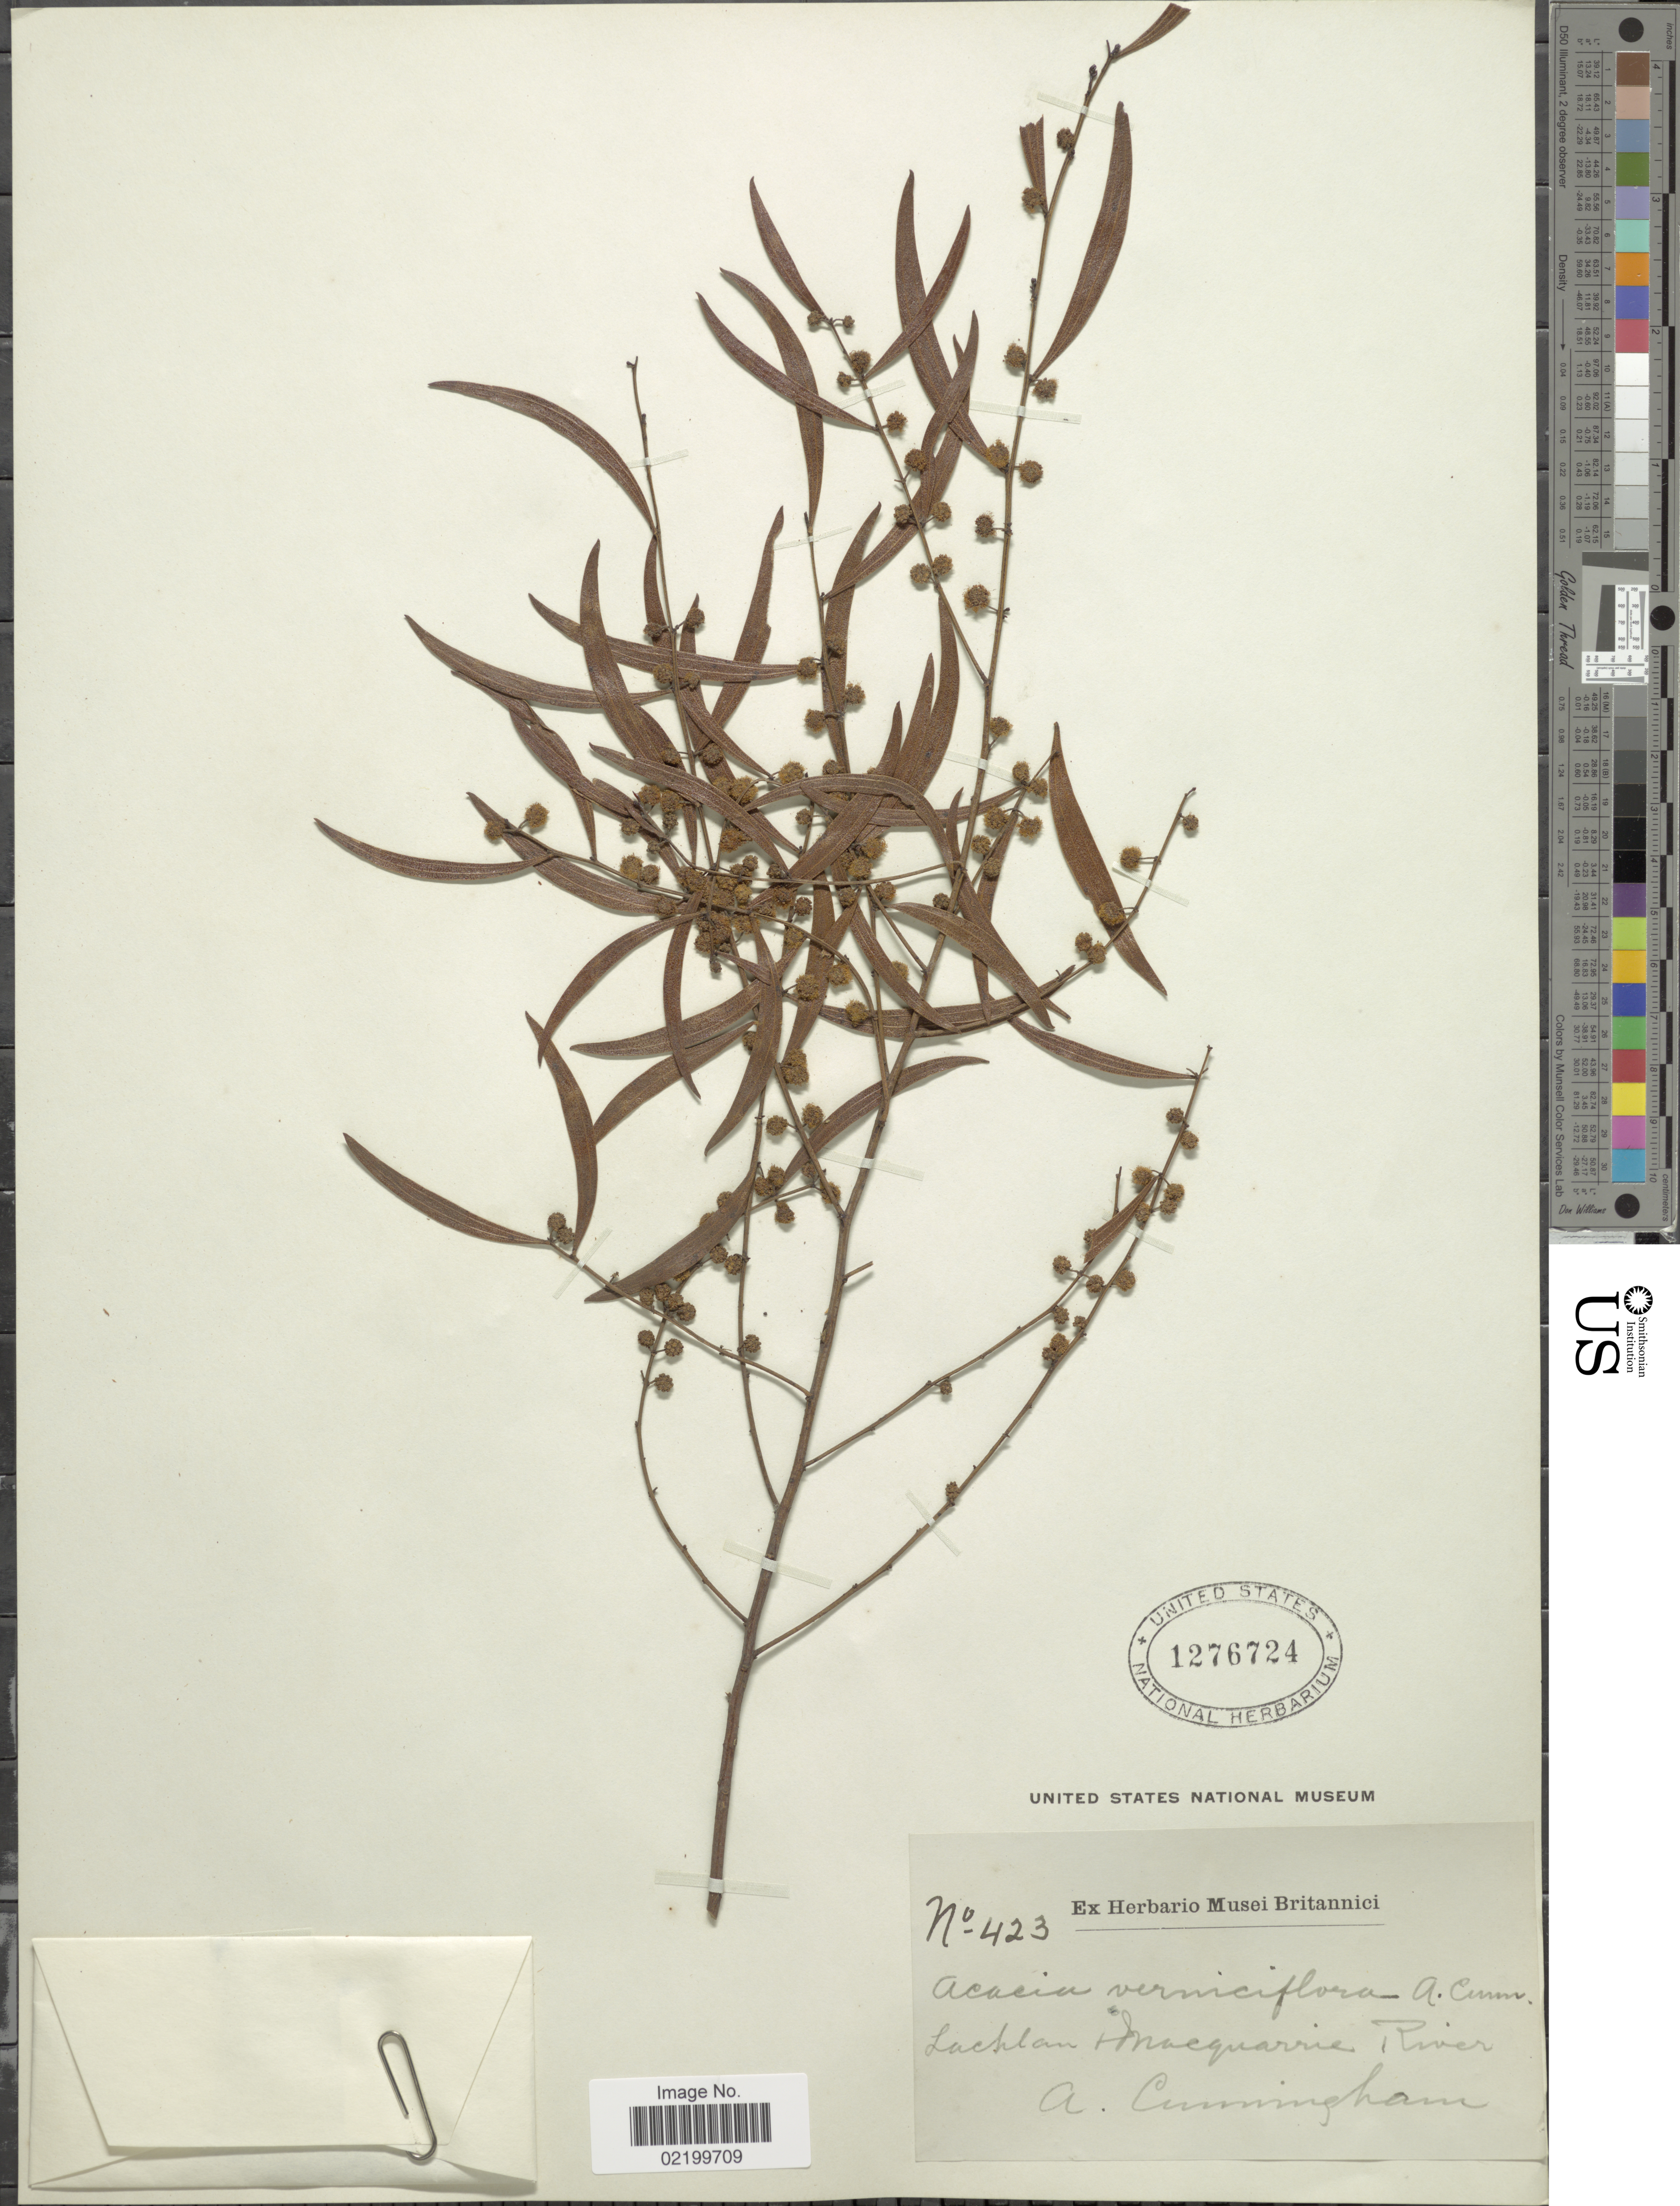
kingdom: Plantae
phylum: Tracheophyta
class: Magnoliopsida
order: Fabales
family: Fabaceae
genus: Acacia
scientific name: Acacia verniciflua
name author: A. Cunn.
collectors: A. Cunningham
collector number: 423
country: Australia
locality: Lachlan Macquarie River.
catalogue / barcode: US 1276724